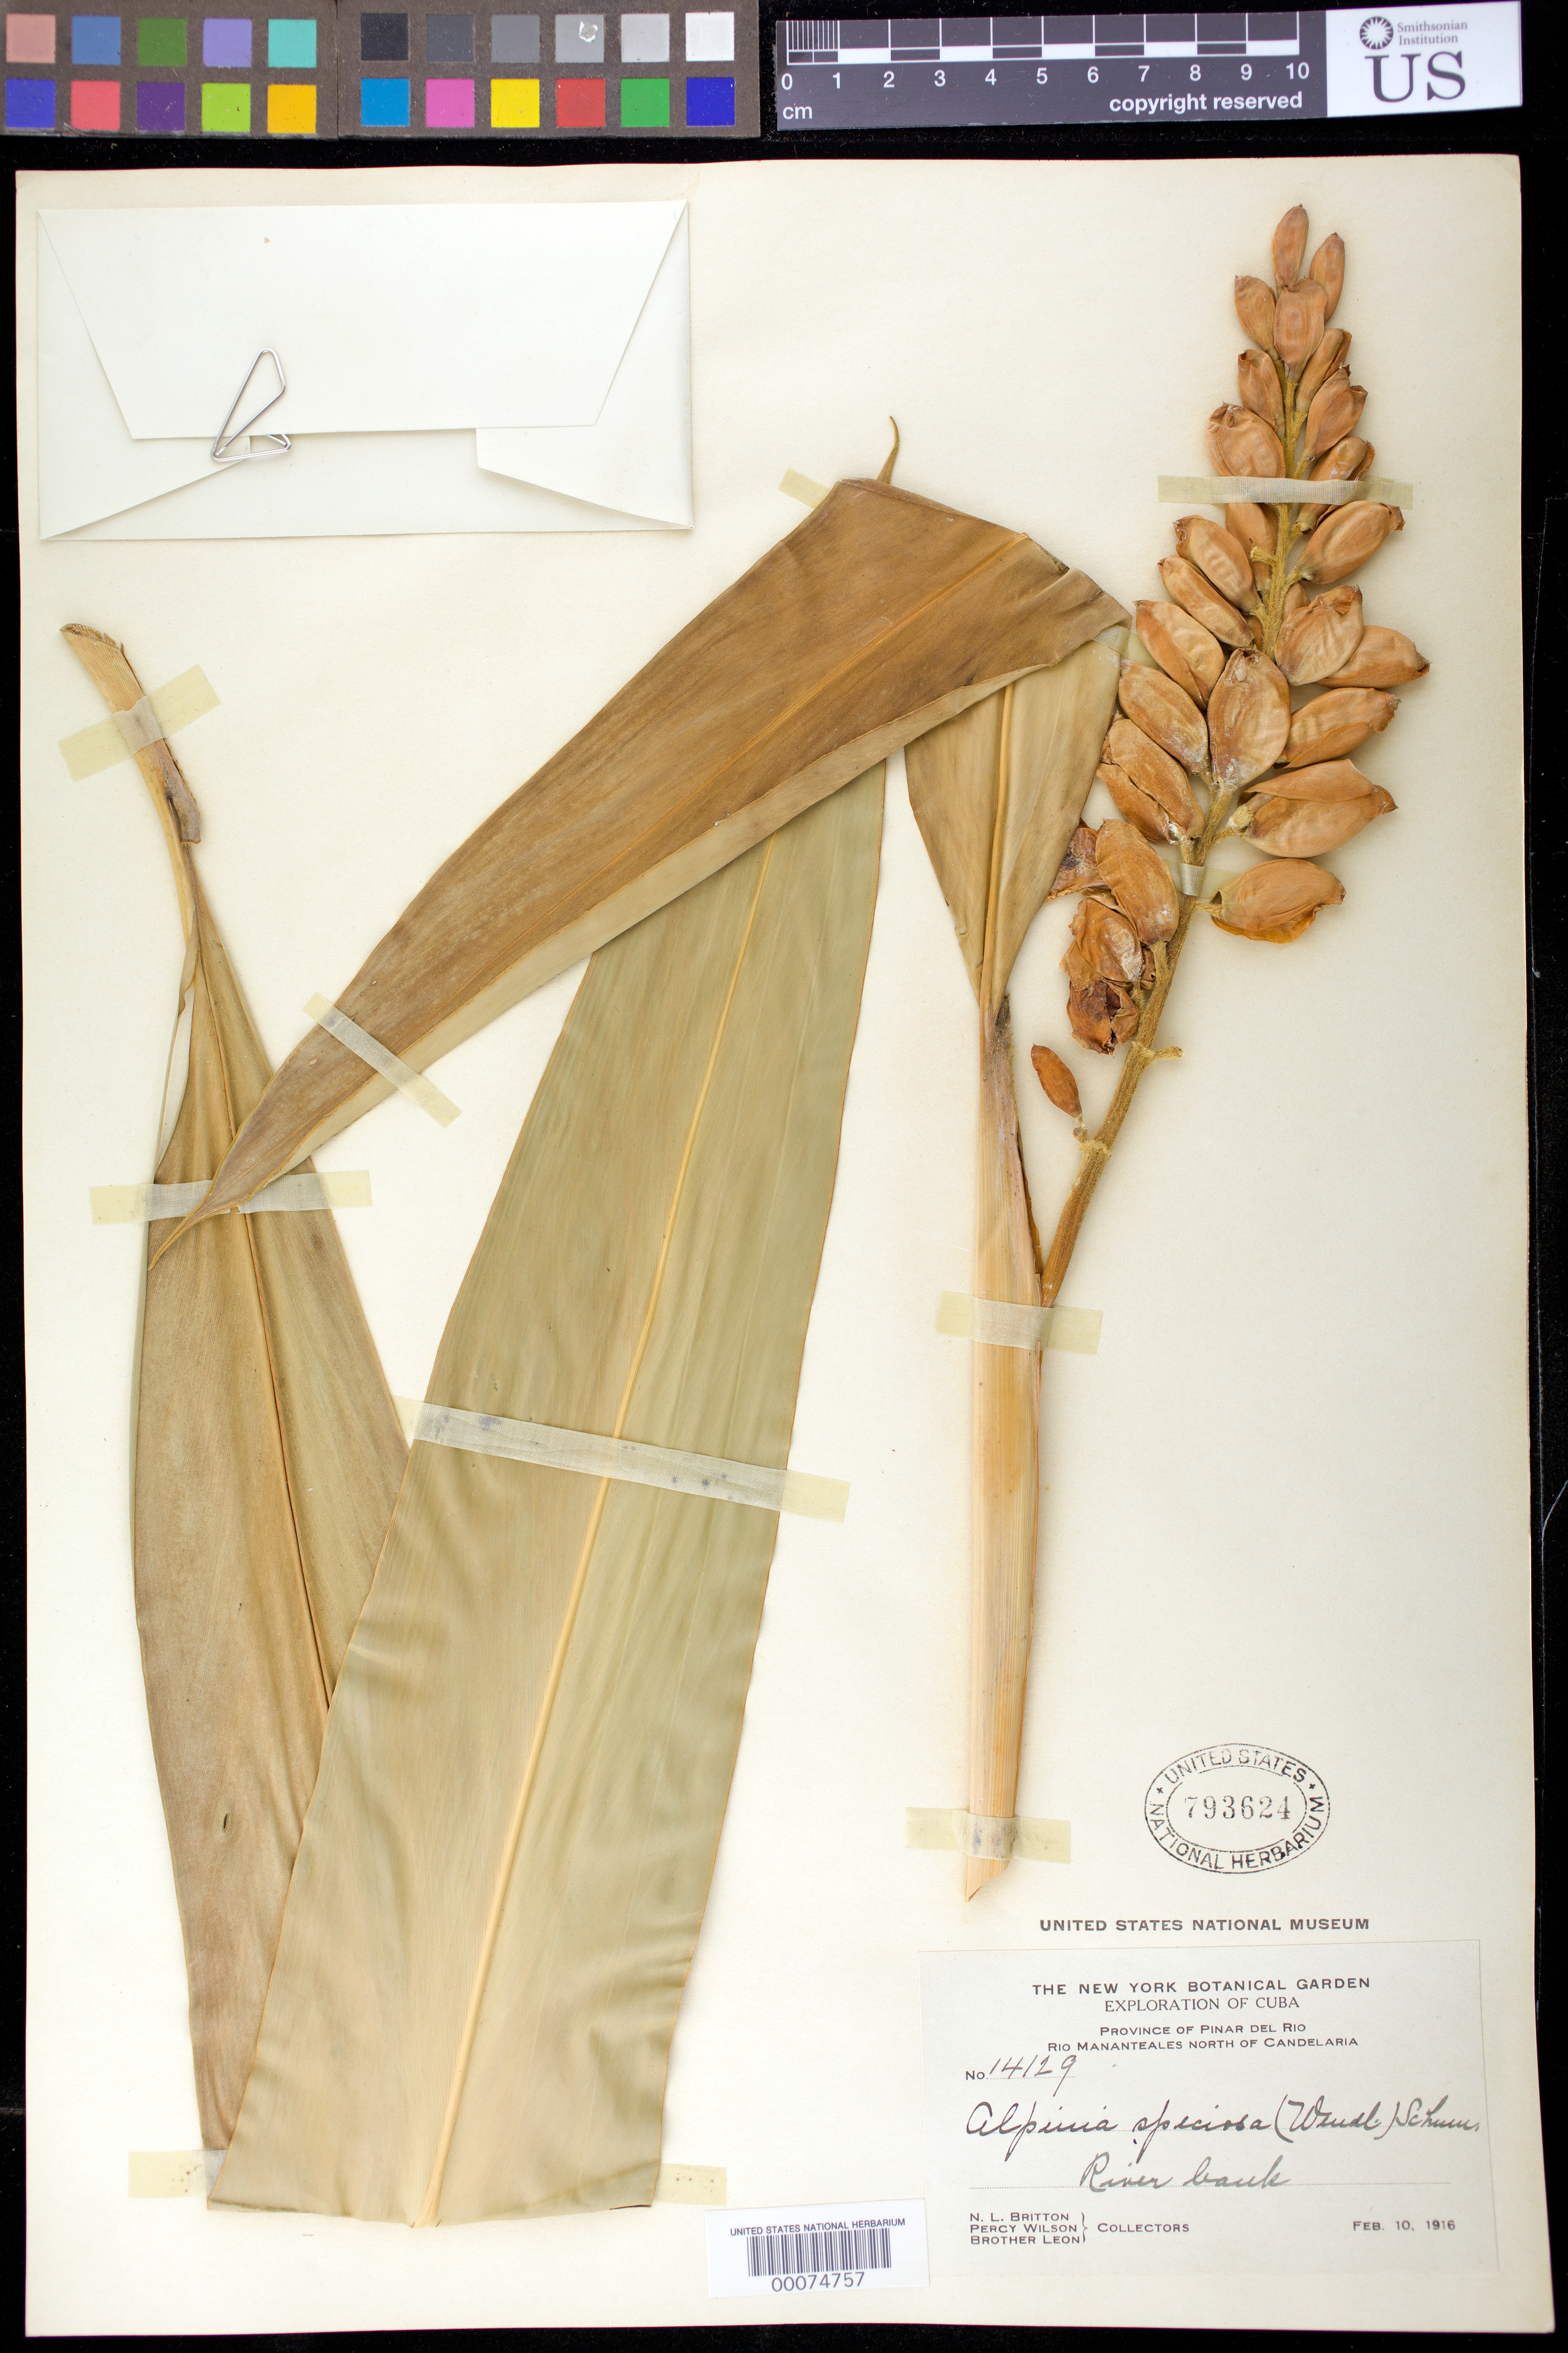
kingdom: Plantae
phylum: Tracheophyta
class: Liliopsida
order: Zingiberales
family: Zingiberaceae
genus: Alpinia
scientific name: Alpinia zerumbet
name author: (Pers.) B.L. Burtt & R.M. Sm.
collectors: N. Britton, P. Wilson & Bro. León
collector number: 14129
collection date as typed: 10 Feb 1916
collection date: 1916-02-10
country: Cuba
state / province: Pinar del Río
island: Greater Antilles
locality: Rio mananteales n of candelaria, river bank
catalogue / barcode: US 793624